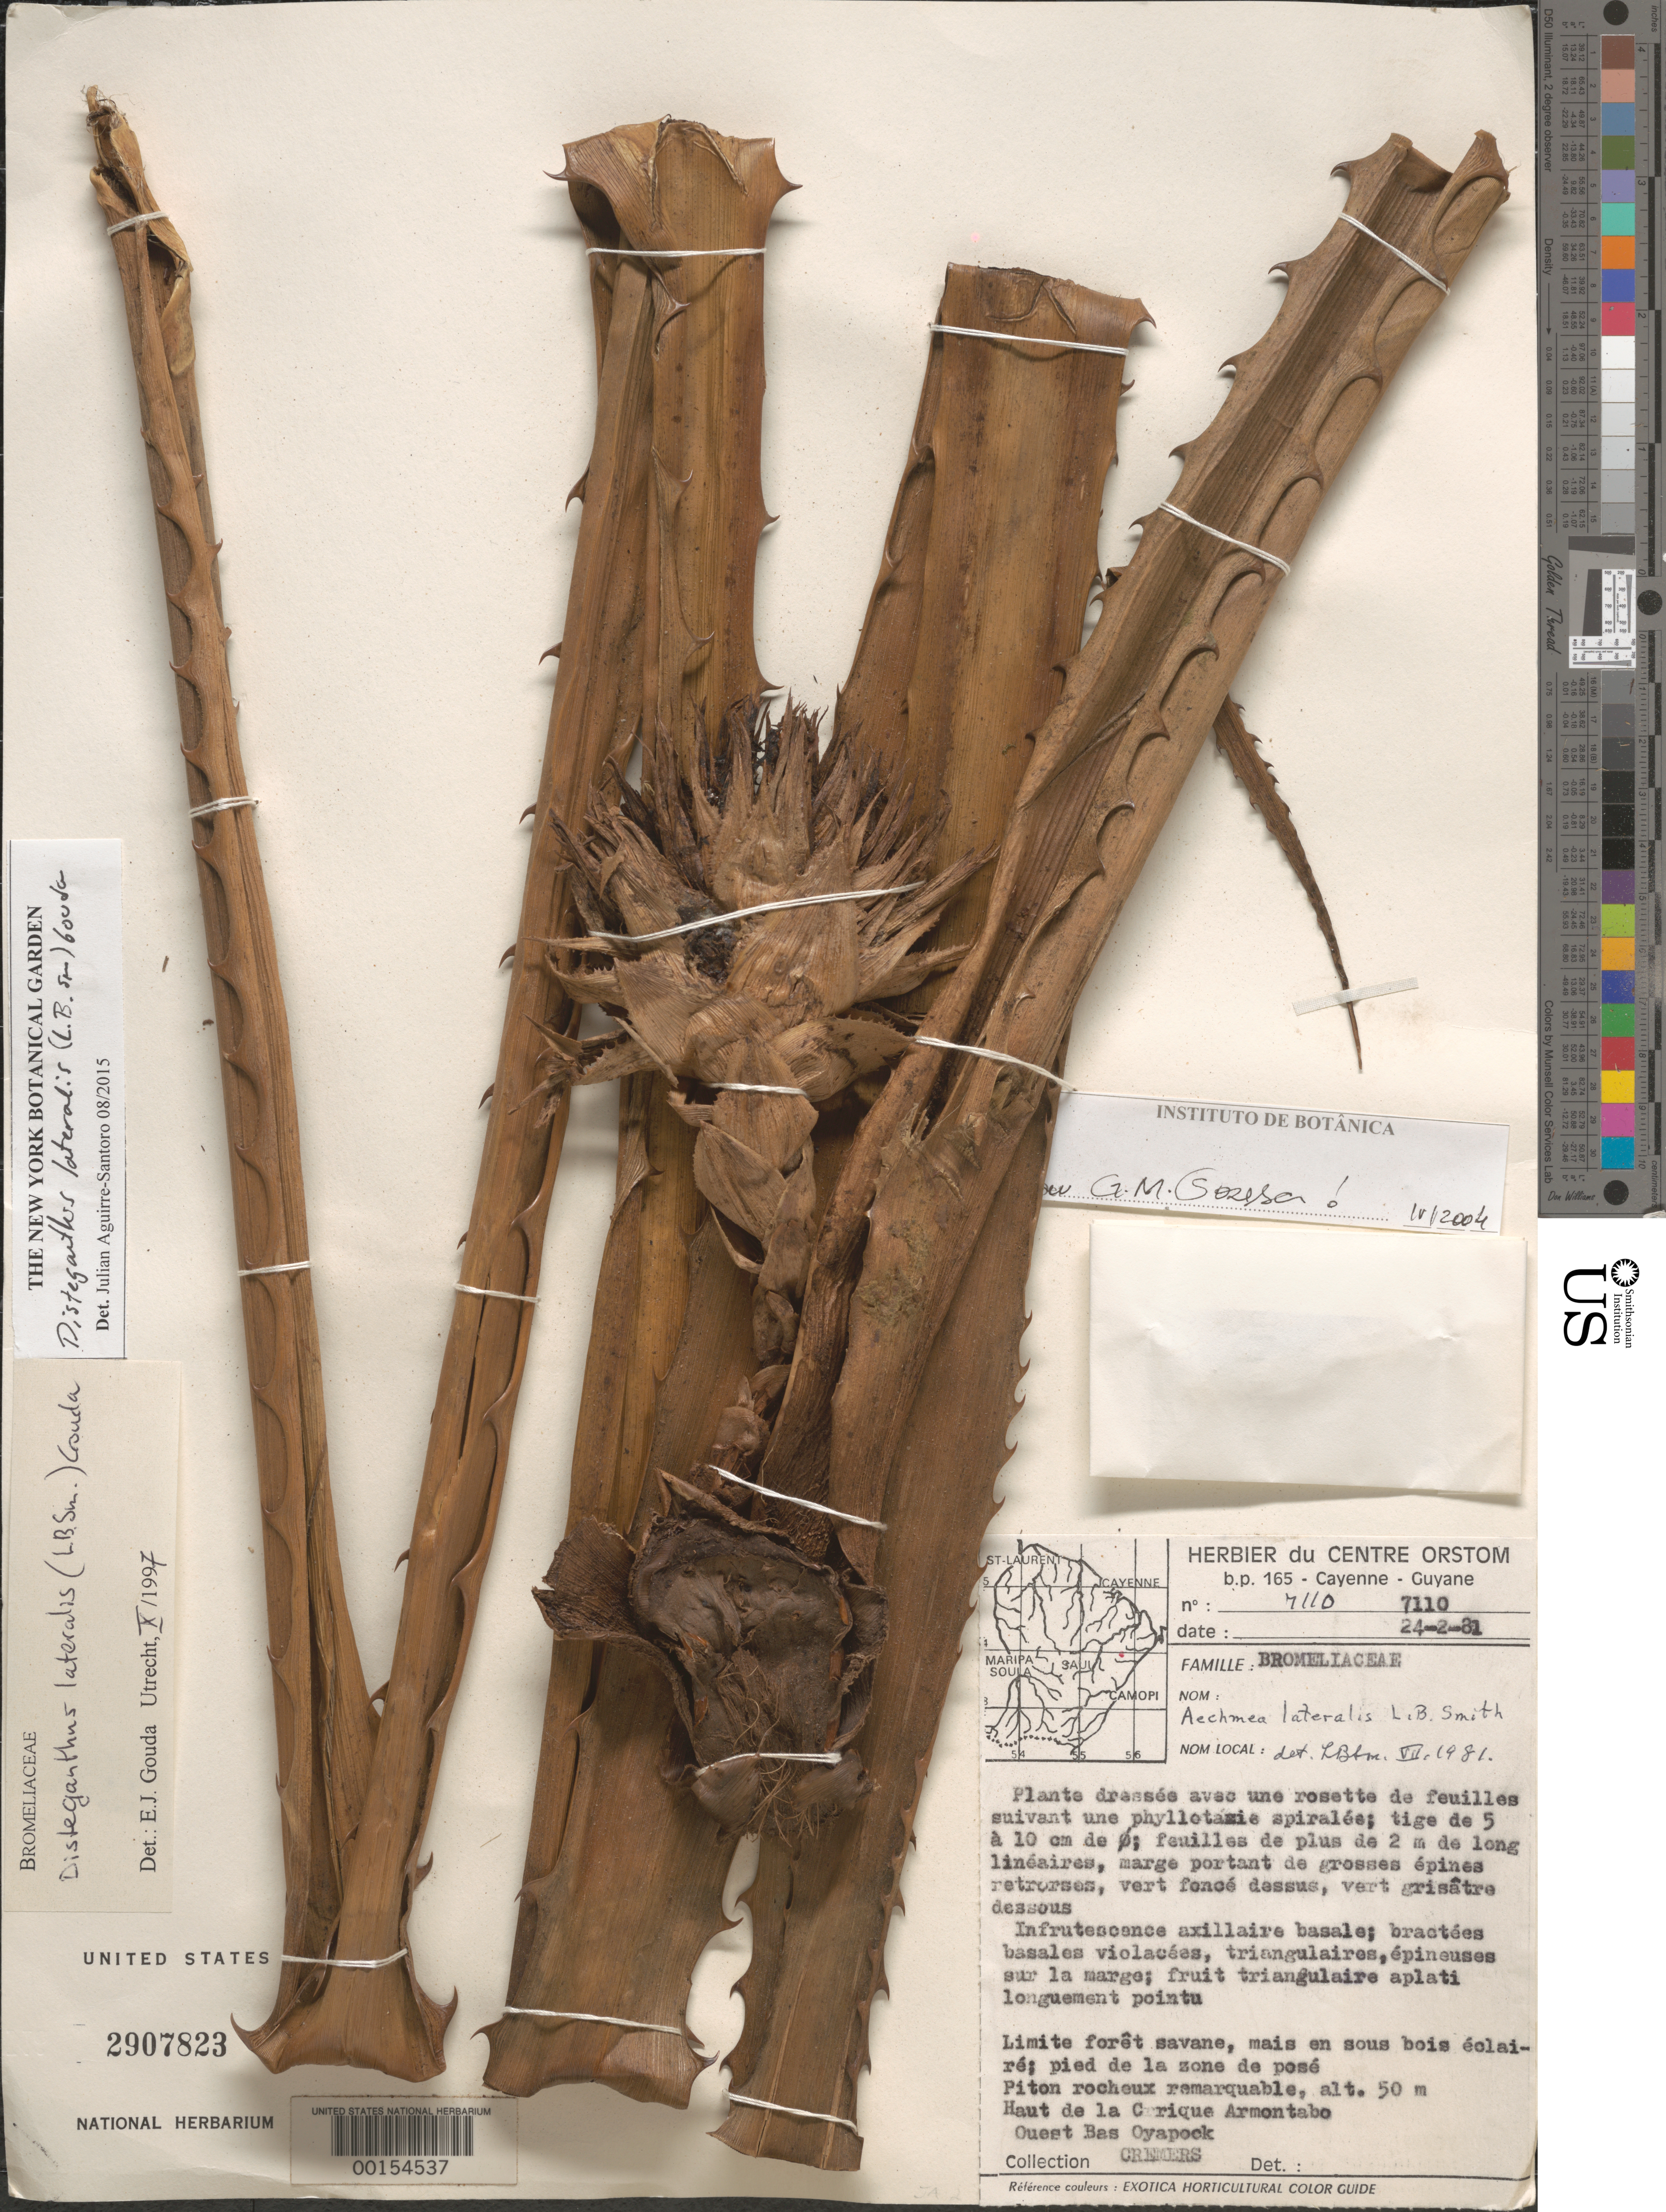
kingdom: Plantae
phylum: Tracheophyta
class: Liliopsida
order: Poales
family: Bromeliaceae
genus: Disteganthus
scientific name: Disteganthus lateralis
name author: (L.B. Sm.) Gouda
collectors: Cremers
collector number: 7110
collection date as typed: Transcribed d/m/y: 24/2/81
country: French Guiana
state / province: Cayenne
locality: Haut de la Crique Armontabo. Ouest Bas Oyapock.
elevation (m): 50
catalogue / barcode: US 2907823